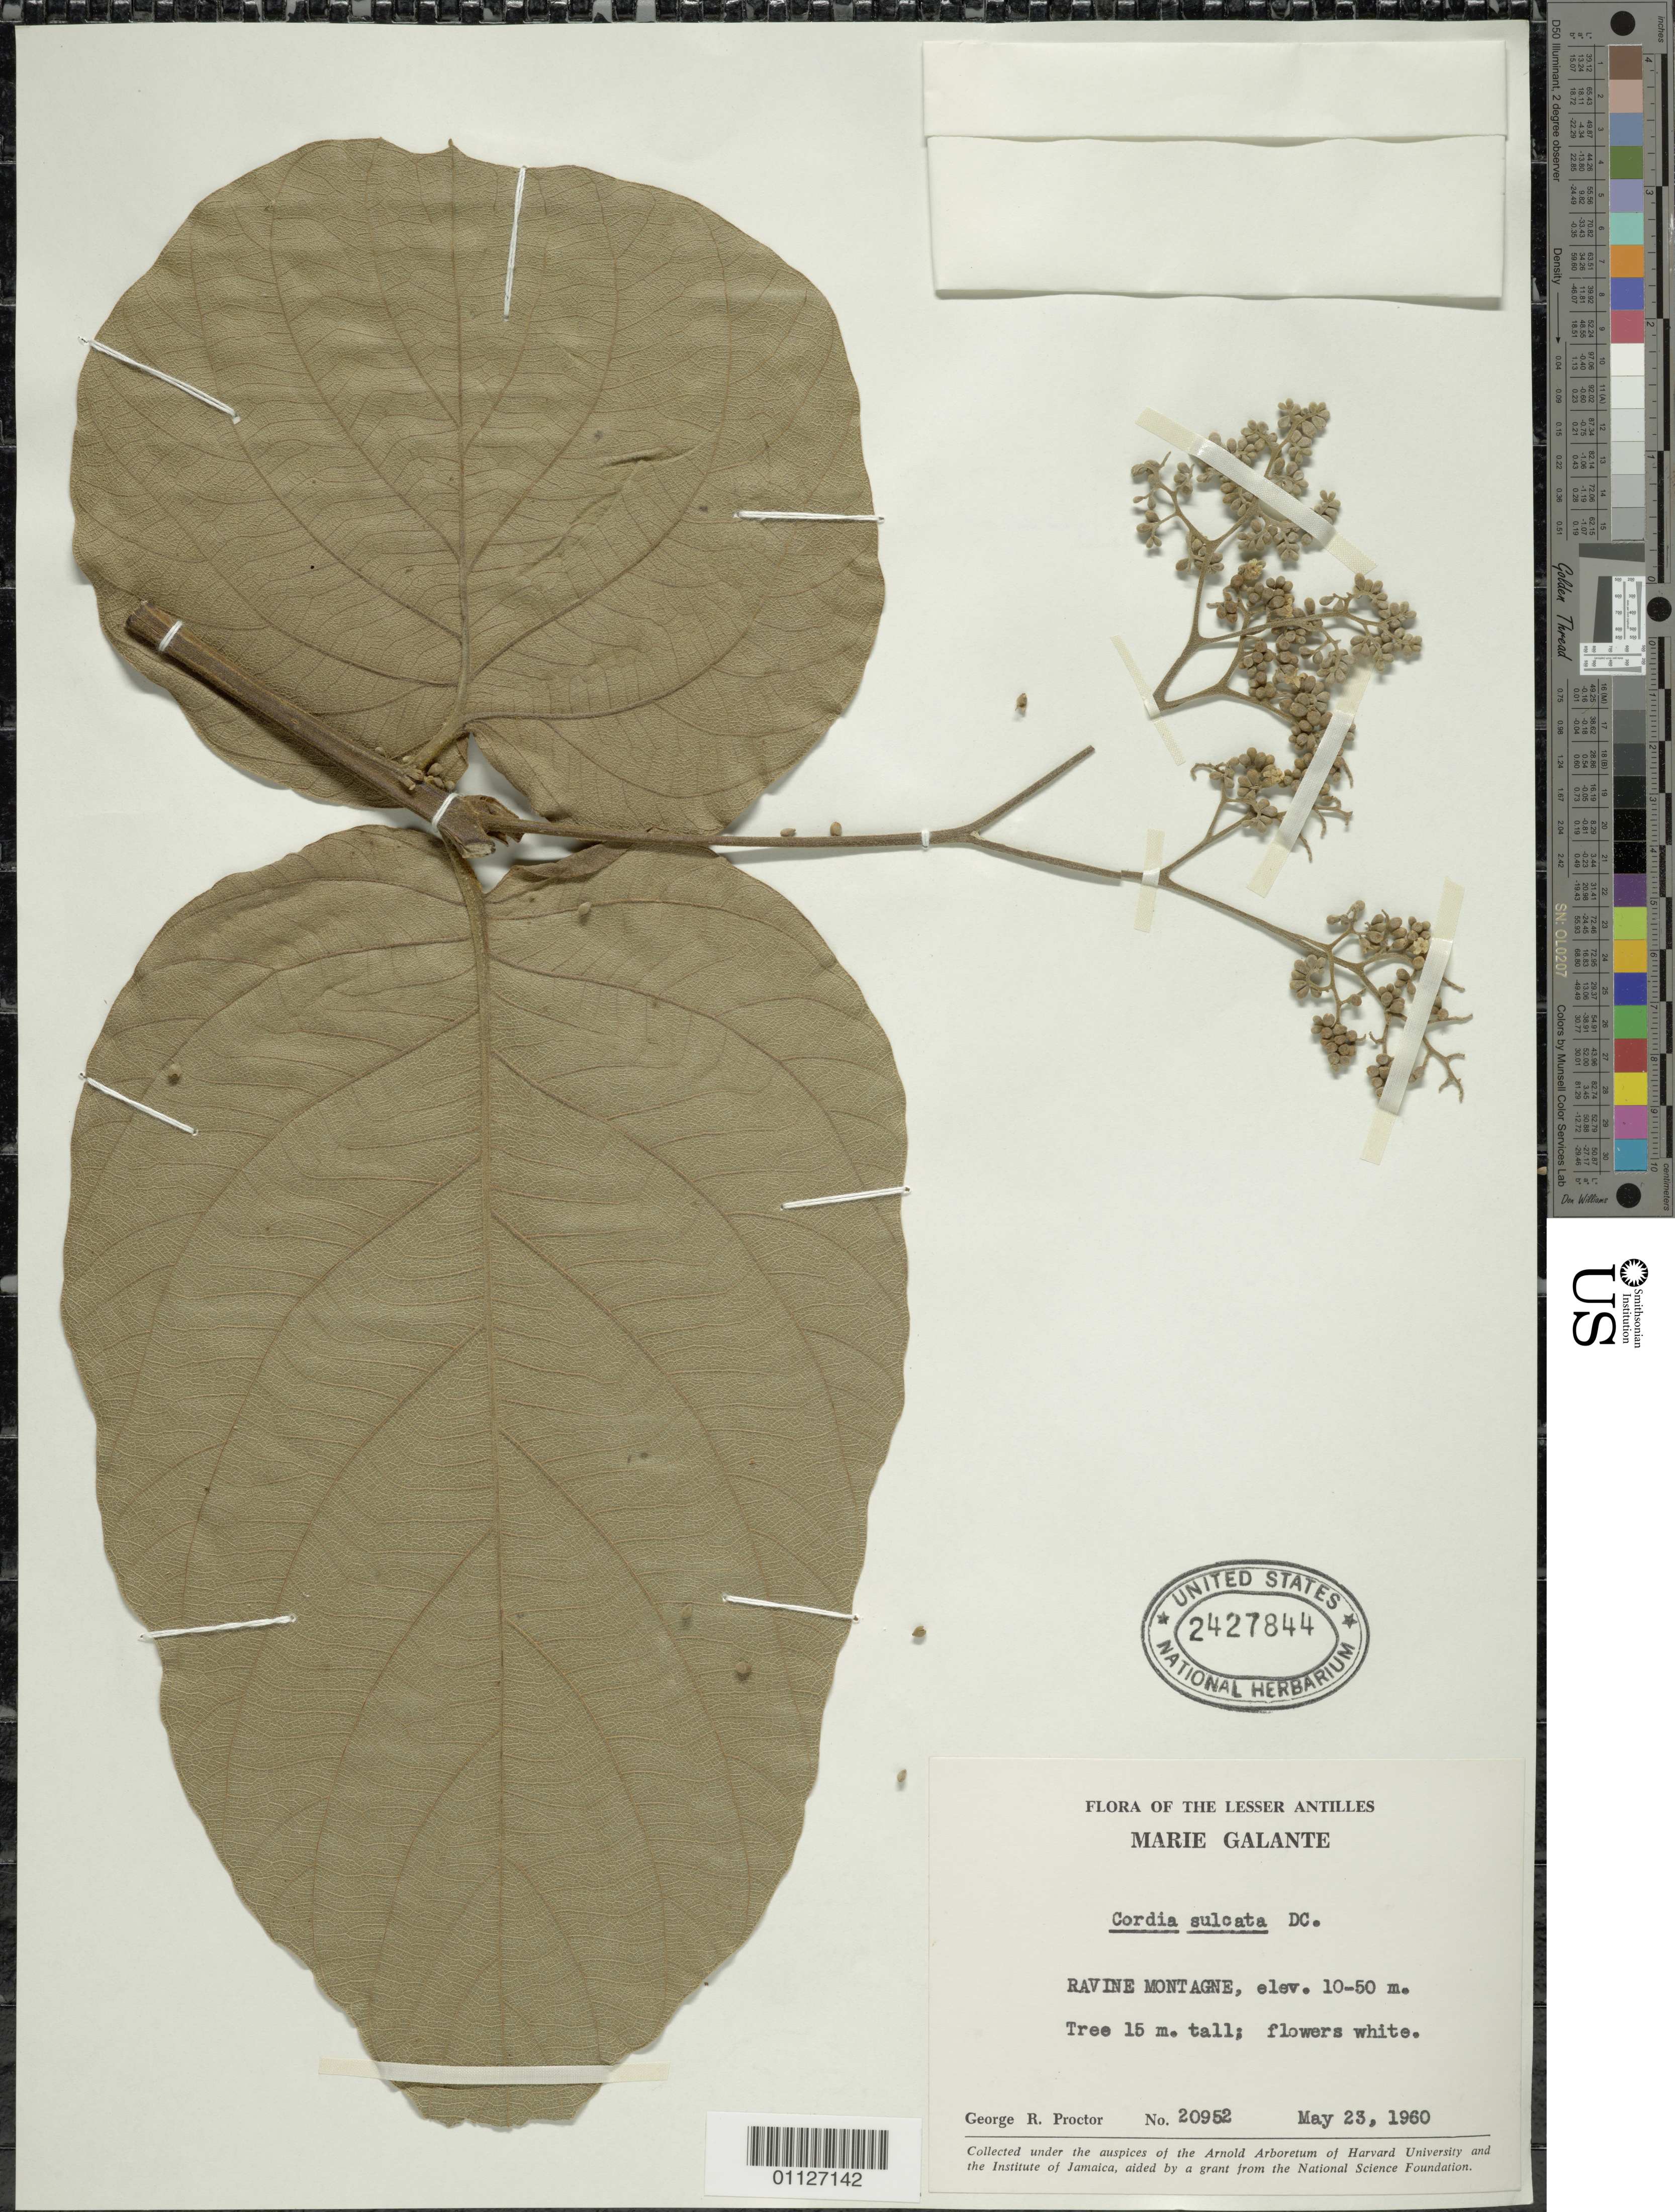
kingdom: Plantae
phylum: Tracheophyta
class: Magnoliopsida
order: Boraginales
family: Cordiaceae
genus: Cordia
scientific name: Cordia sulcata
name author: DC.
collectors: G. R. Proctor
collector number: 20952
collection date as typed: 23 May 1960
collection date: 1960-05-23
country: Guadeloupe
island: Marie Galante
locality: Ravine Montage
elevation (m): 10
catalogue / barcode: US 2427844